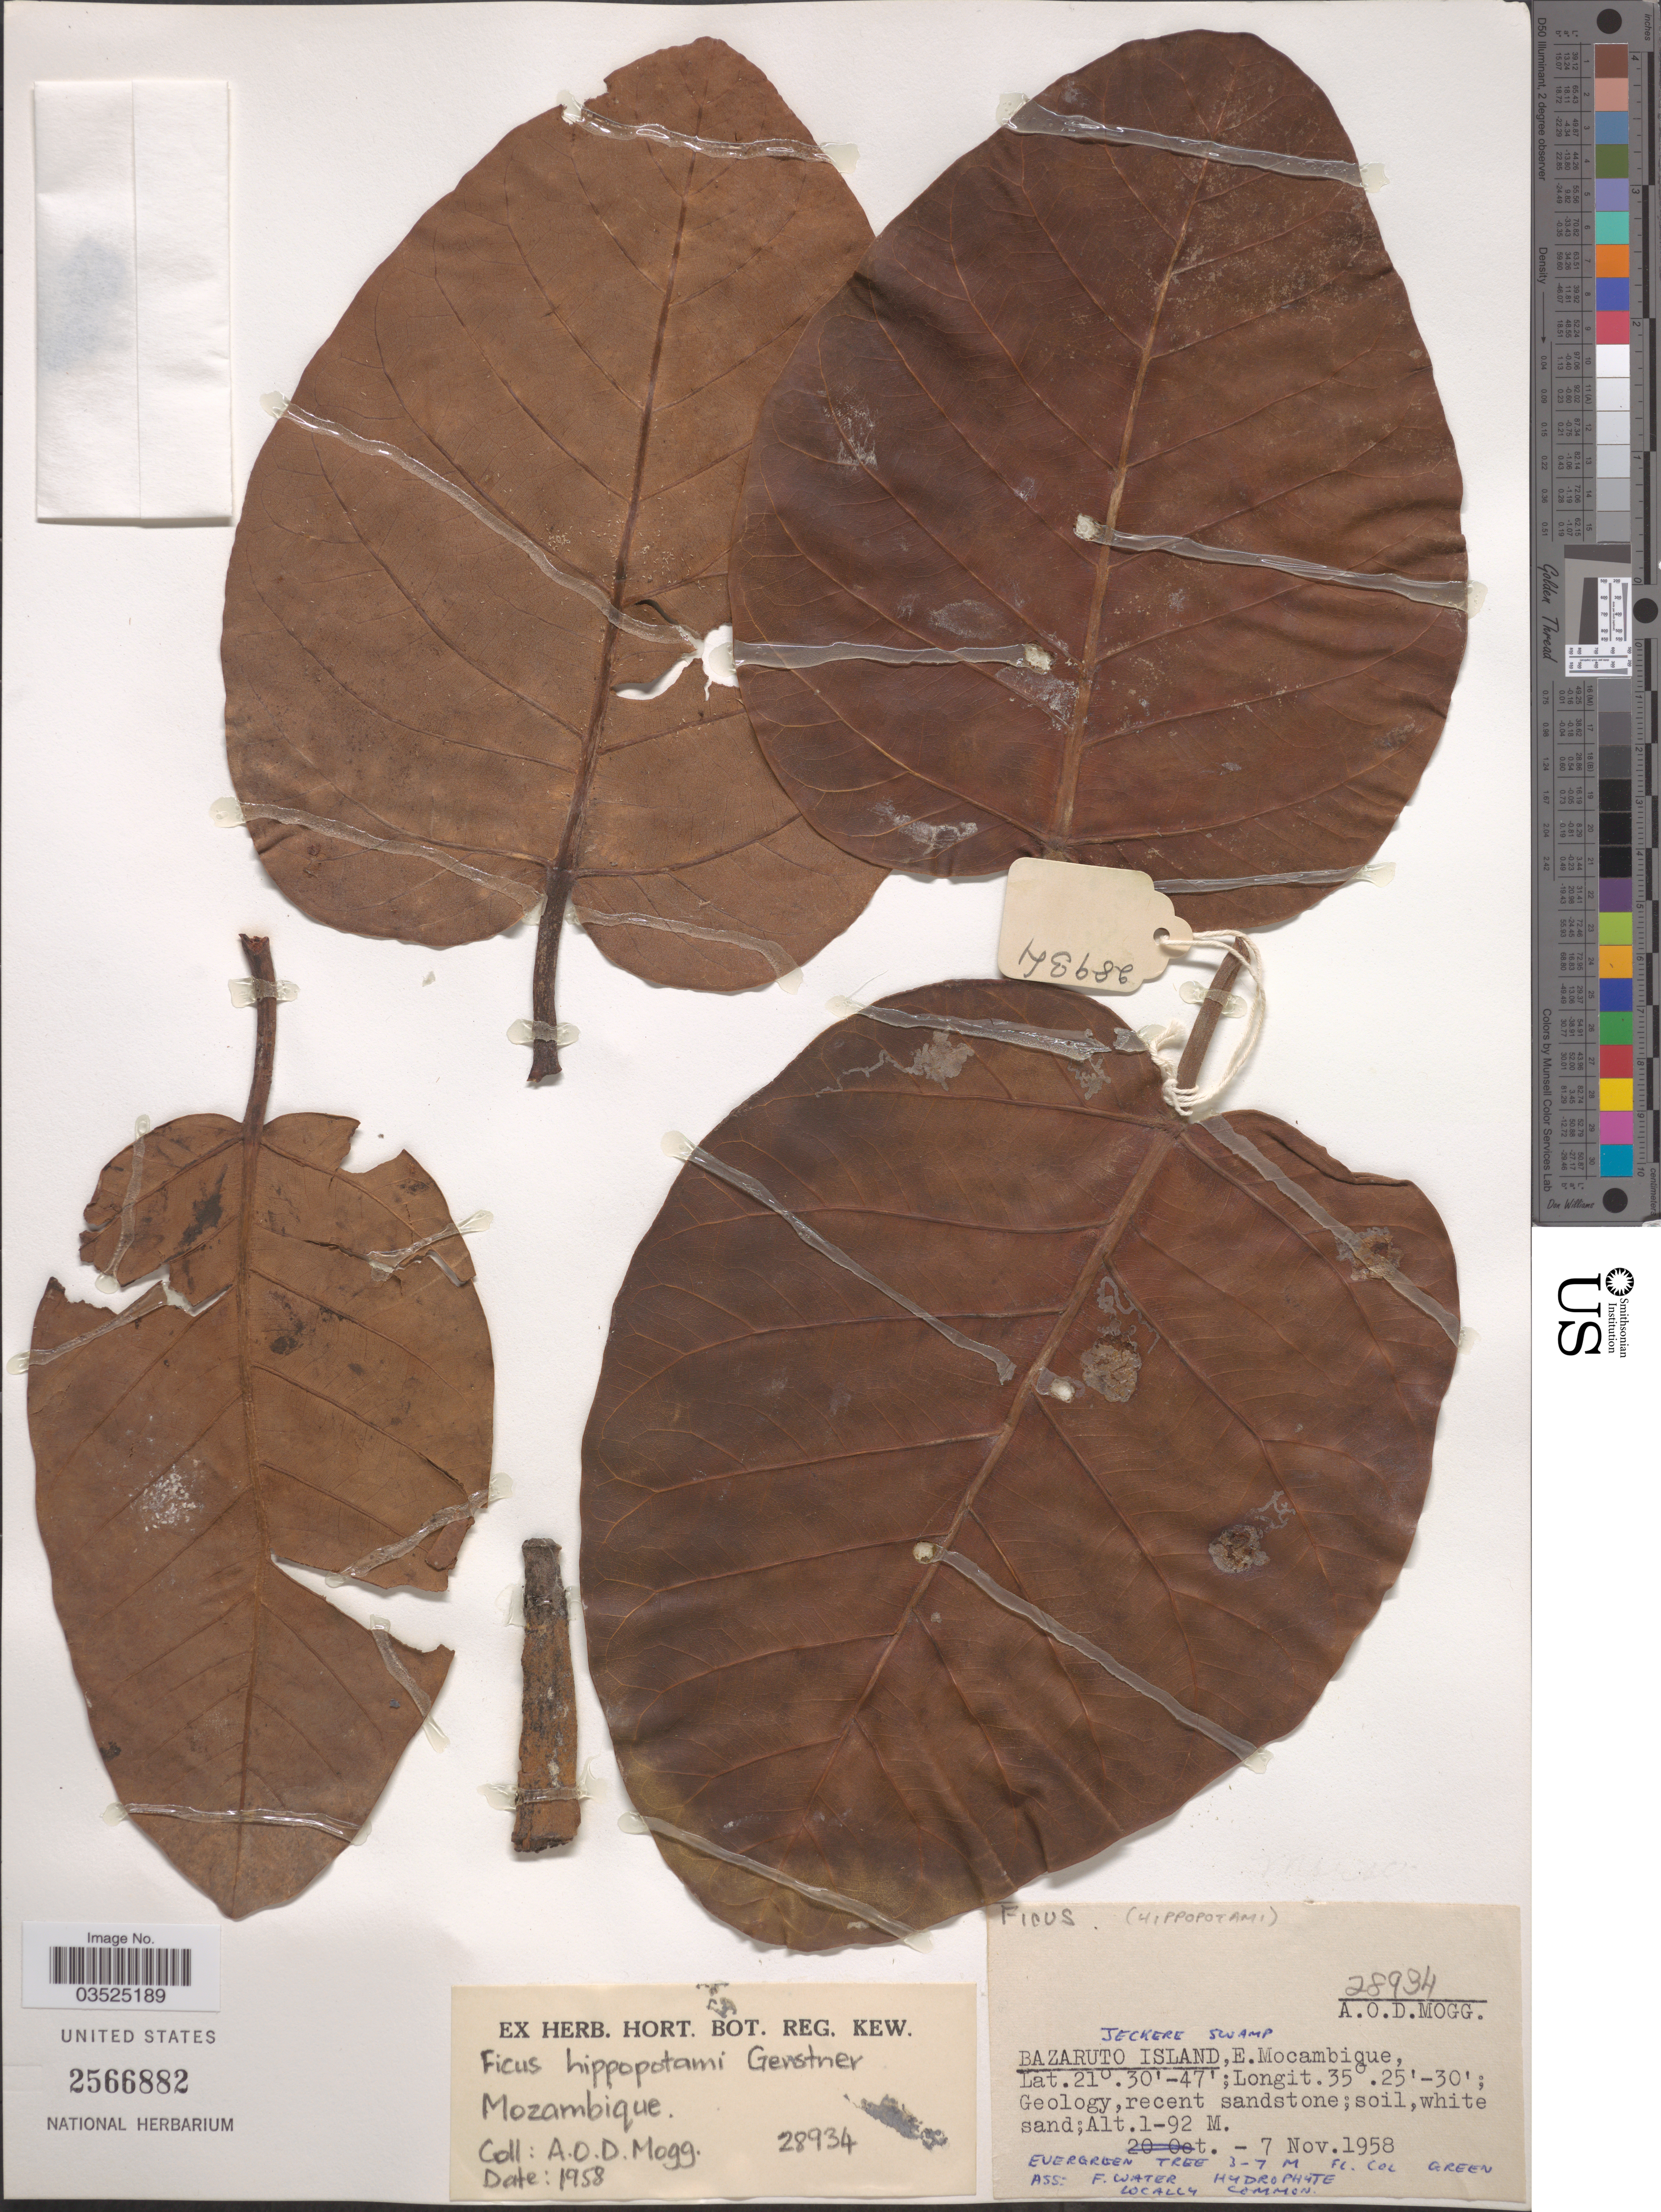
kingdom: Plantae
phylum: Tracheophyta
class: Magnoliopsida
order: Rosales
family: Moraceae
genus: Ficus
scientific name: Ficus hippopotami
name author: Gerstner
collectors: A. O. Mogg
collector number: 28934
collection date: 1958-11-07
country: Mozambique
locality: Bazaruto Island, E. Mocambique.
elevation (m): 1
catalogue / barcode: US 2566882